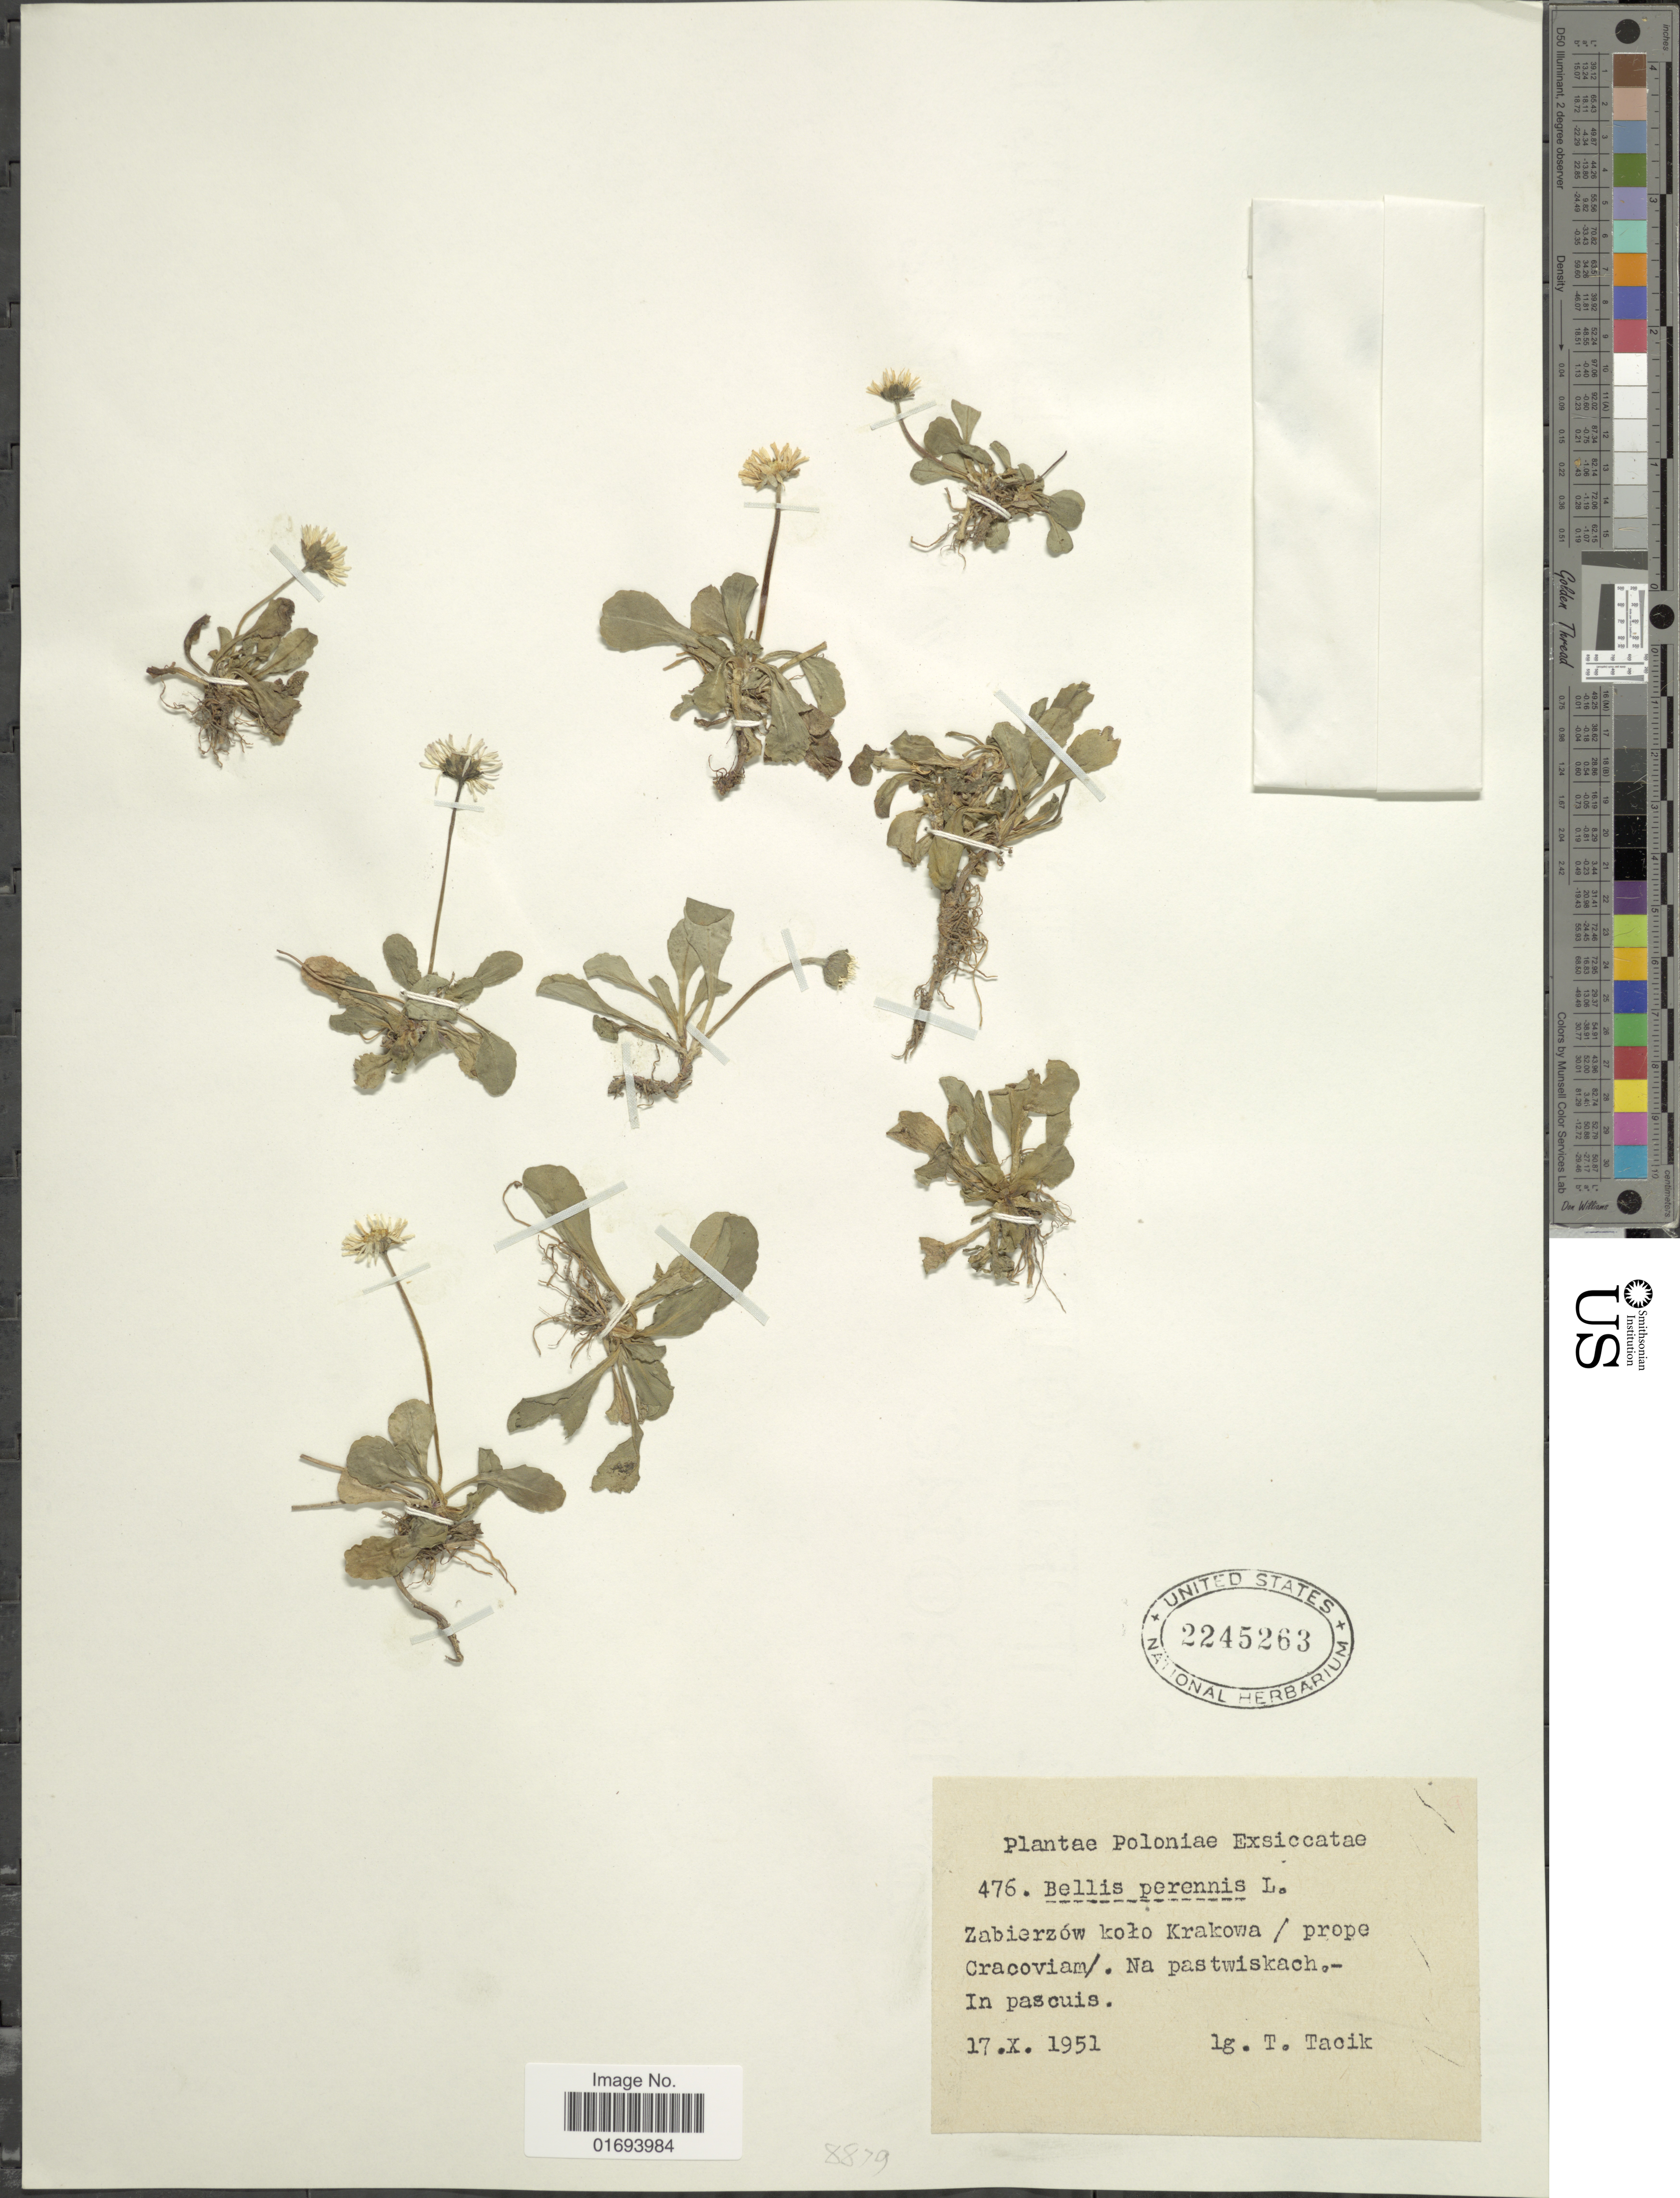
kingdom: Plantae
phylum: Tracheophyta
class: Magnoliopsida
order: Asterales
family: Asteraceae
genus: Bellis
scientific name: Bellis perennis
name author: L.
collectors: T. Tacik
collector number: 476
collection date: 1951-10-17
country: Poland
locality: Poloniae. Zabierzow kolo Krakowa/prope Cracoviam/. Na pastwiskach-In Pascuis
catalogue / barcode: US 2245263